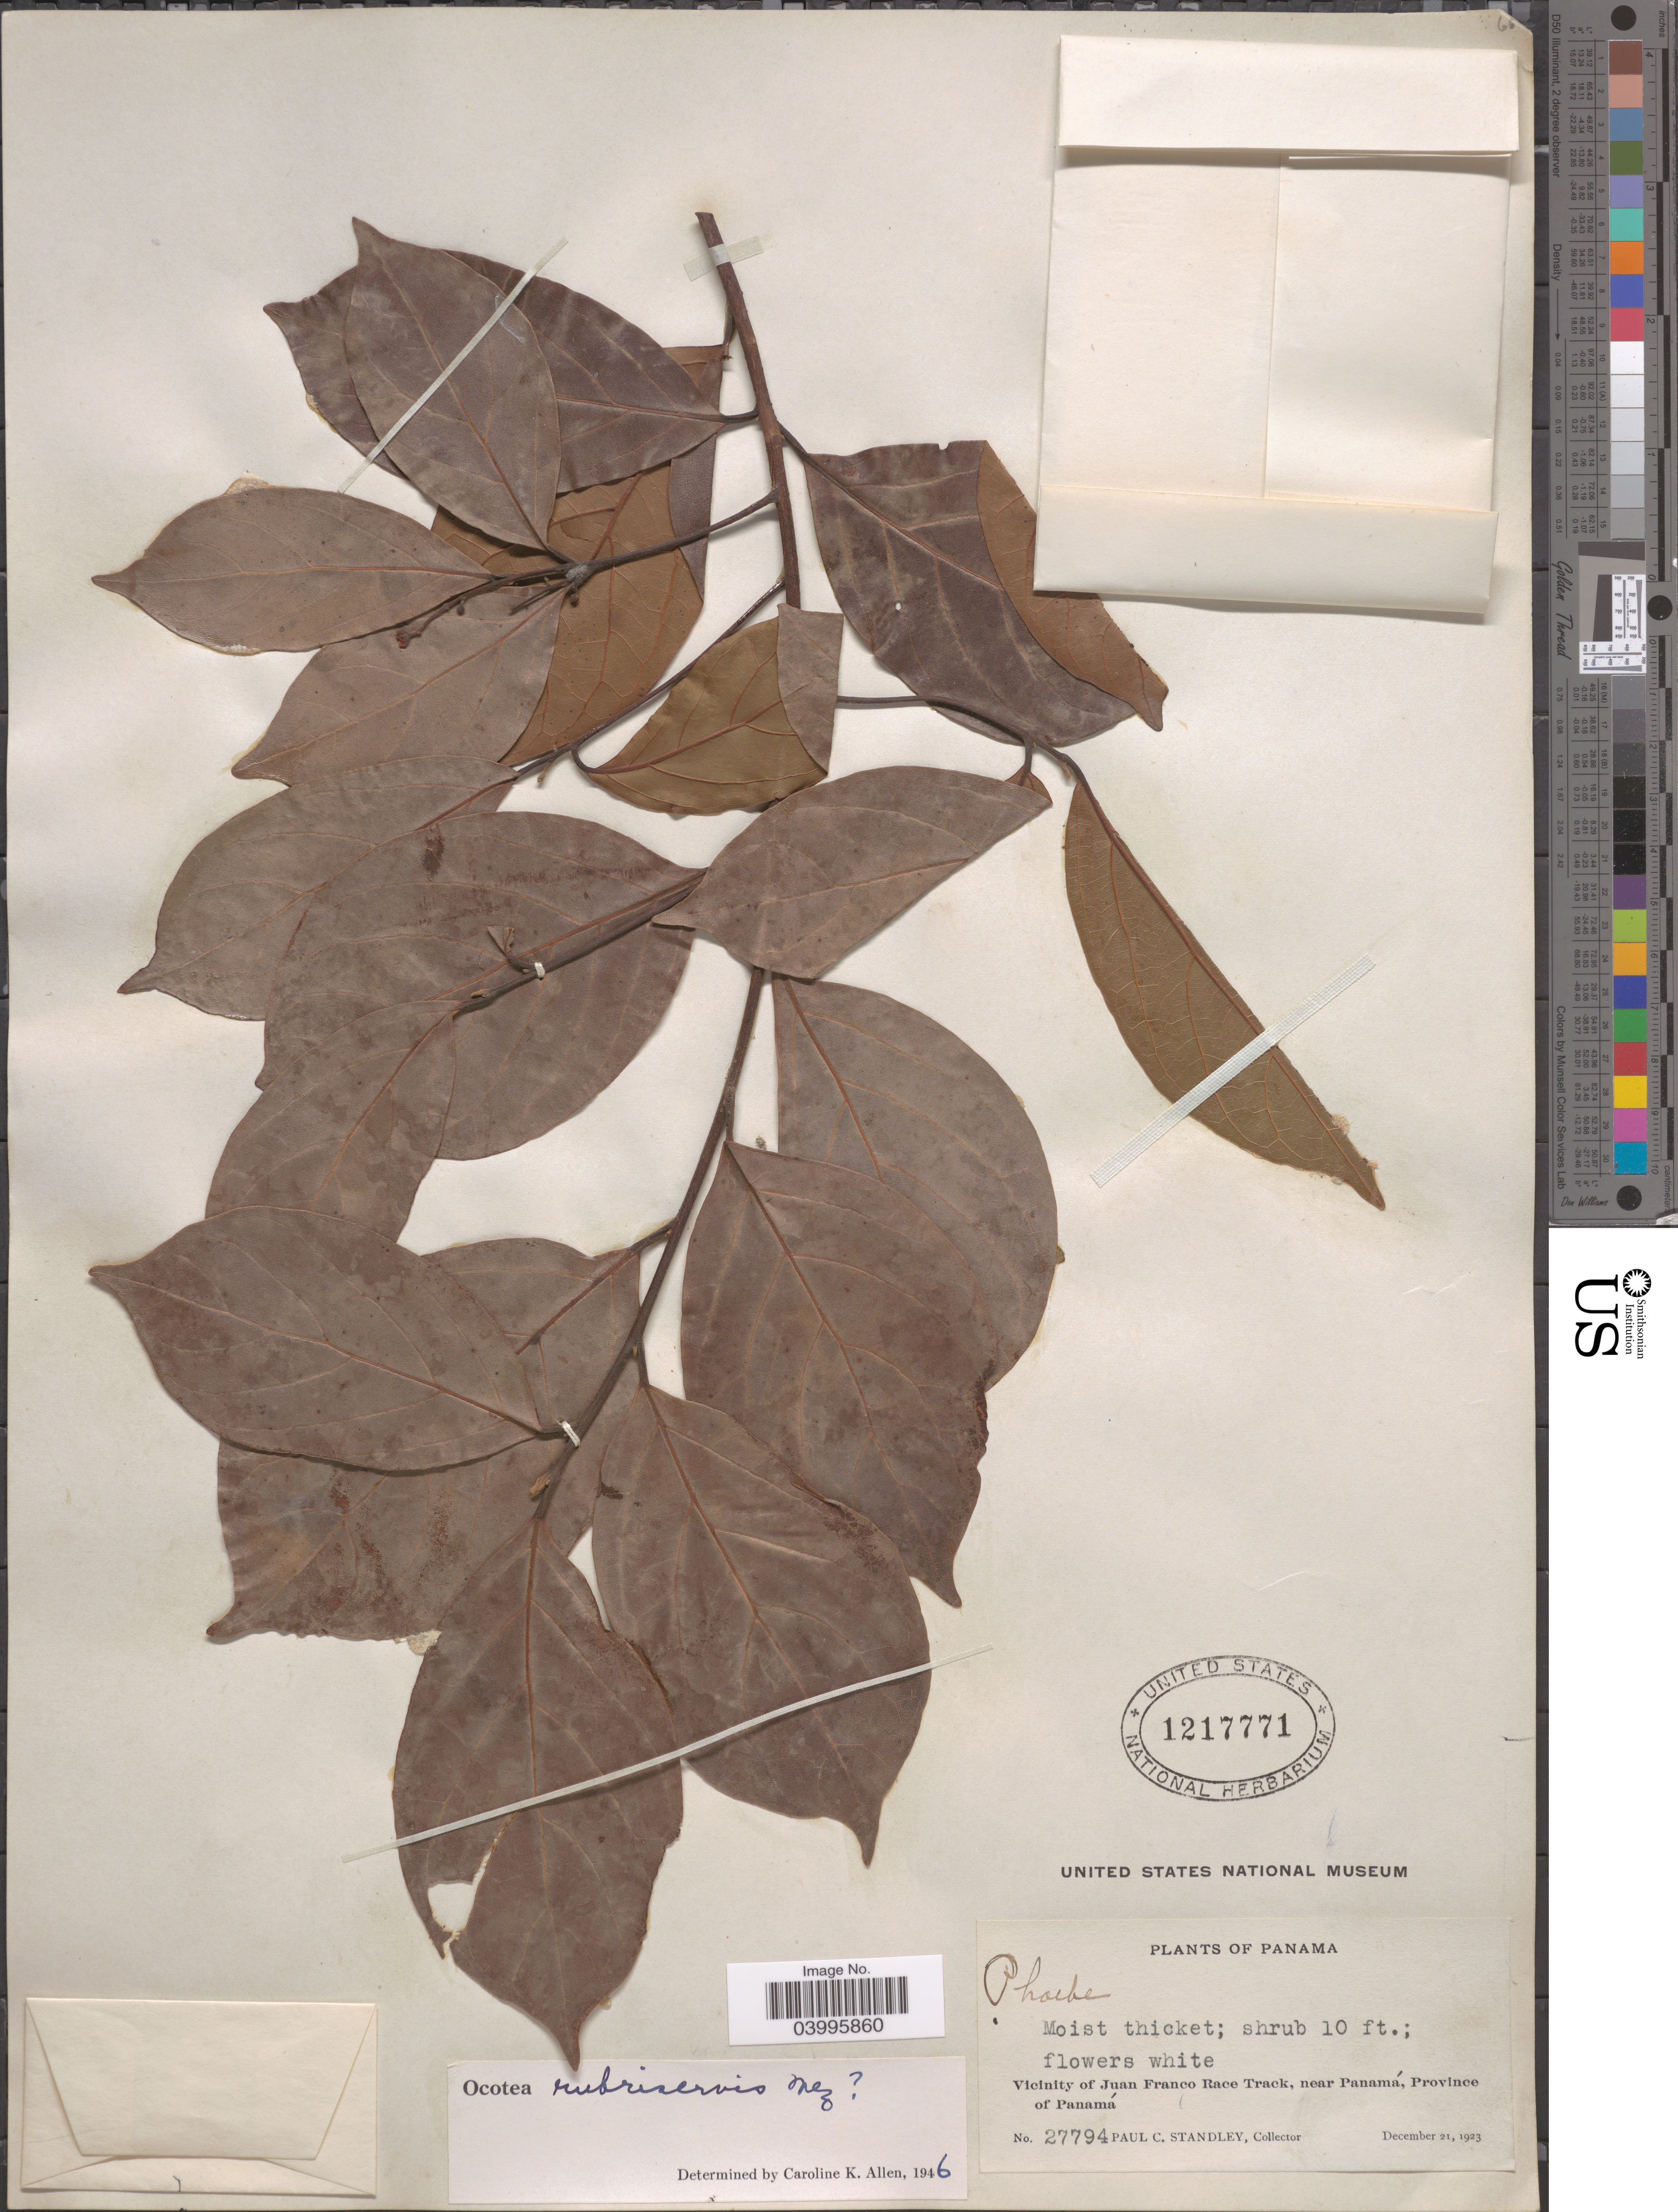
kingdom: Plantae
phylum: Tracheophyta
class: Magnoliopsida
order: Laurales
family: Lauraceae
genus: Ocotea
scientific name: Ocotea rubrinervis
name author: Mez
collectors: P. C. Standley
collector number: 27794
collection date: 1923-12-21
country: Panama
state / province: Panamá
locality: Vicinity of Juan Franco Race Track, near Panamá.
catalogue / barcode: US 1217771